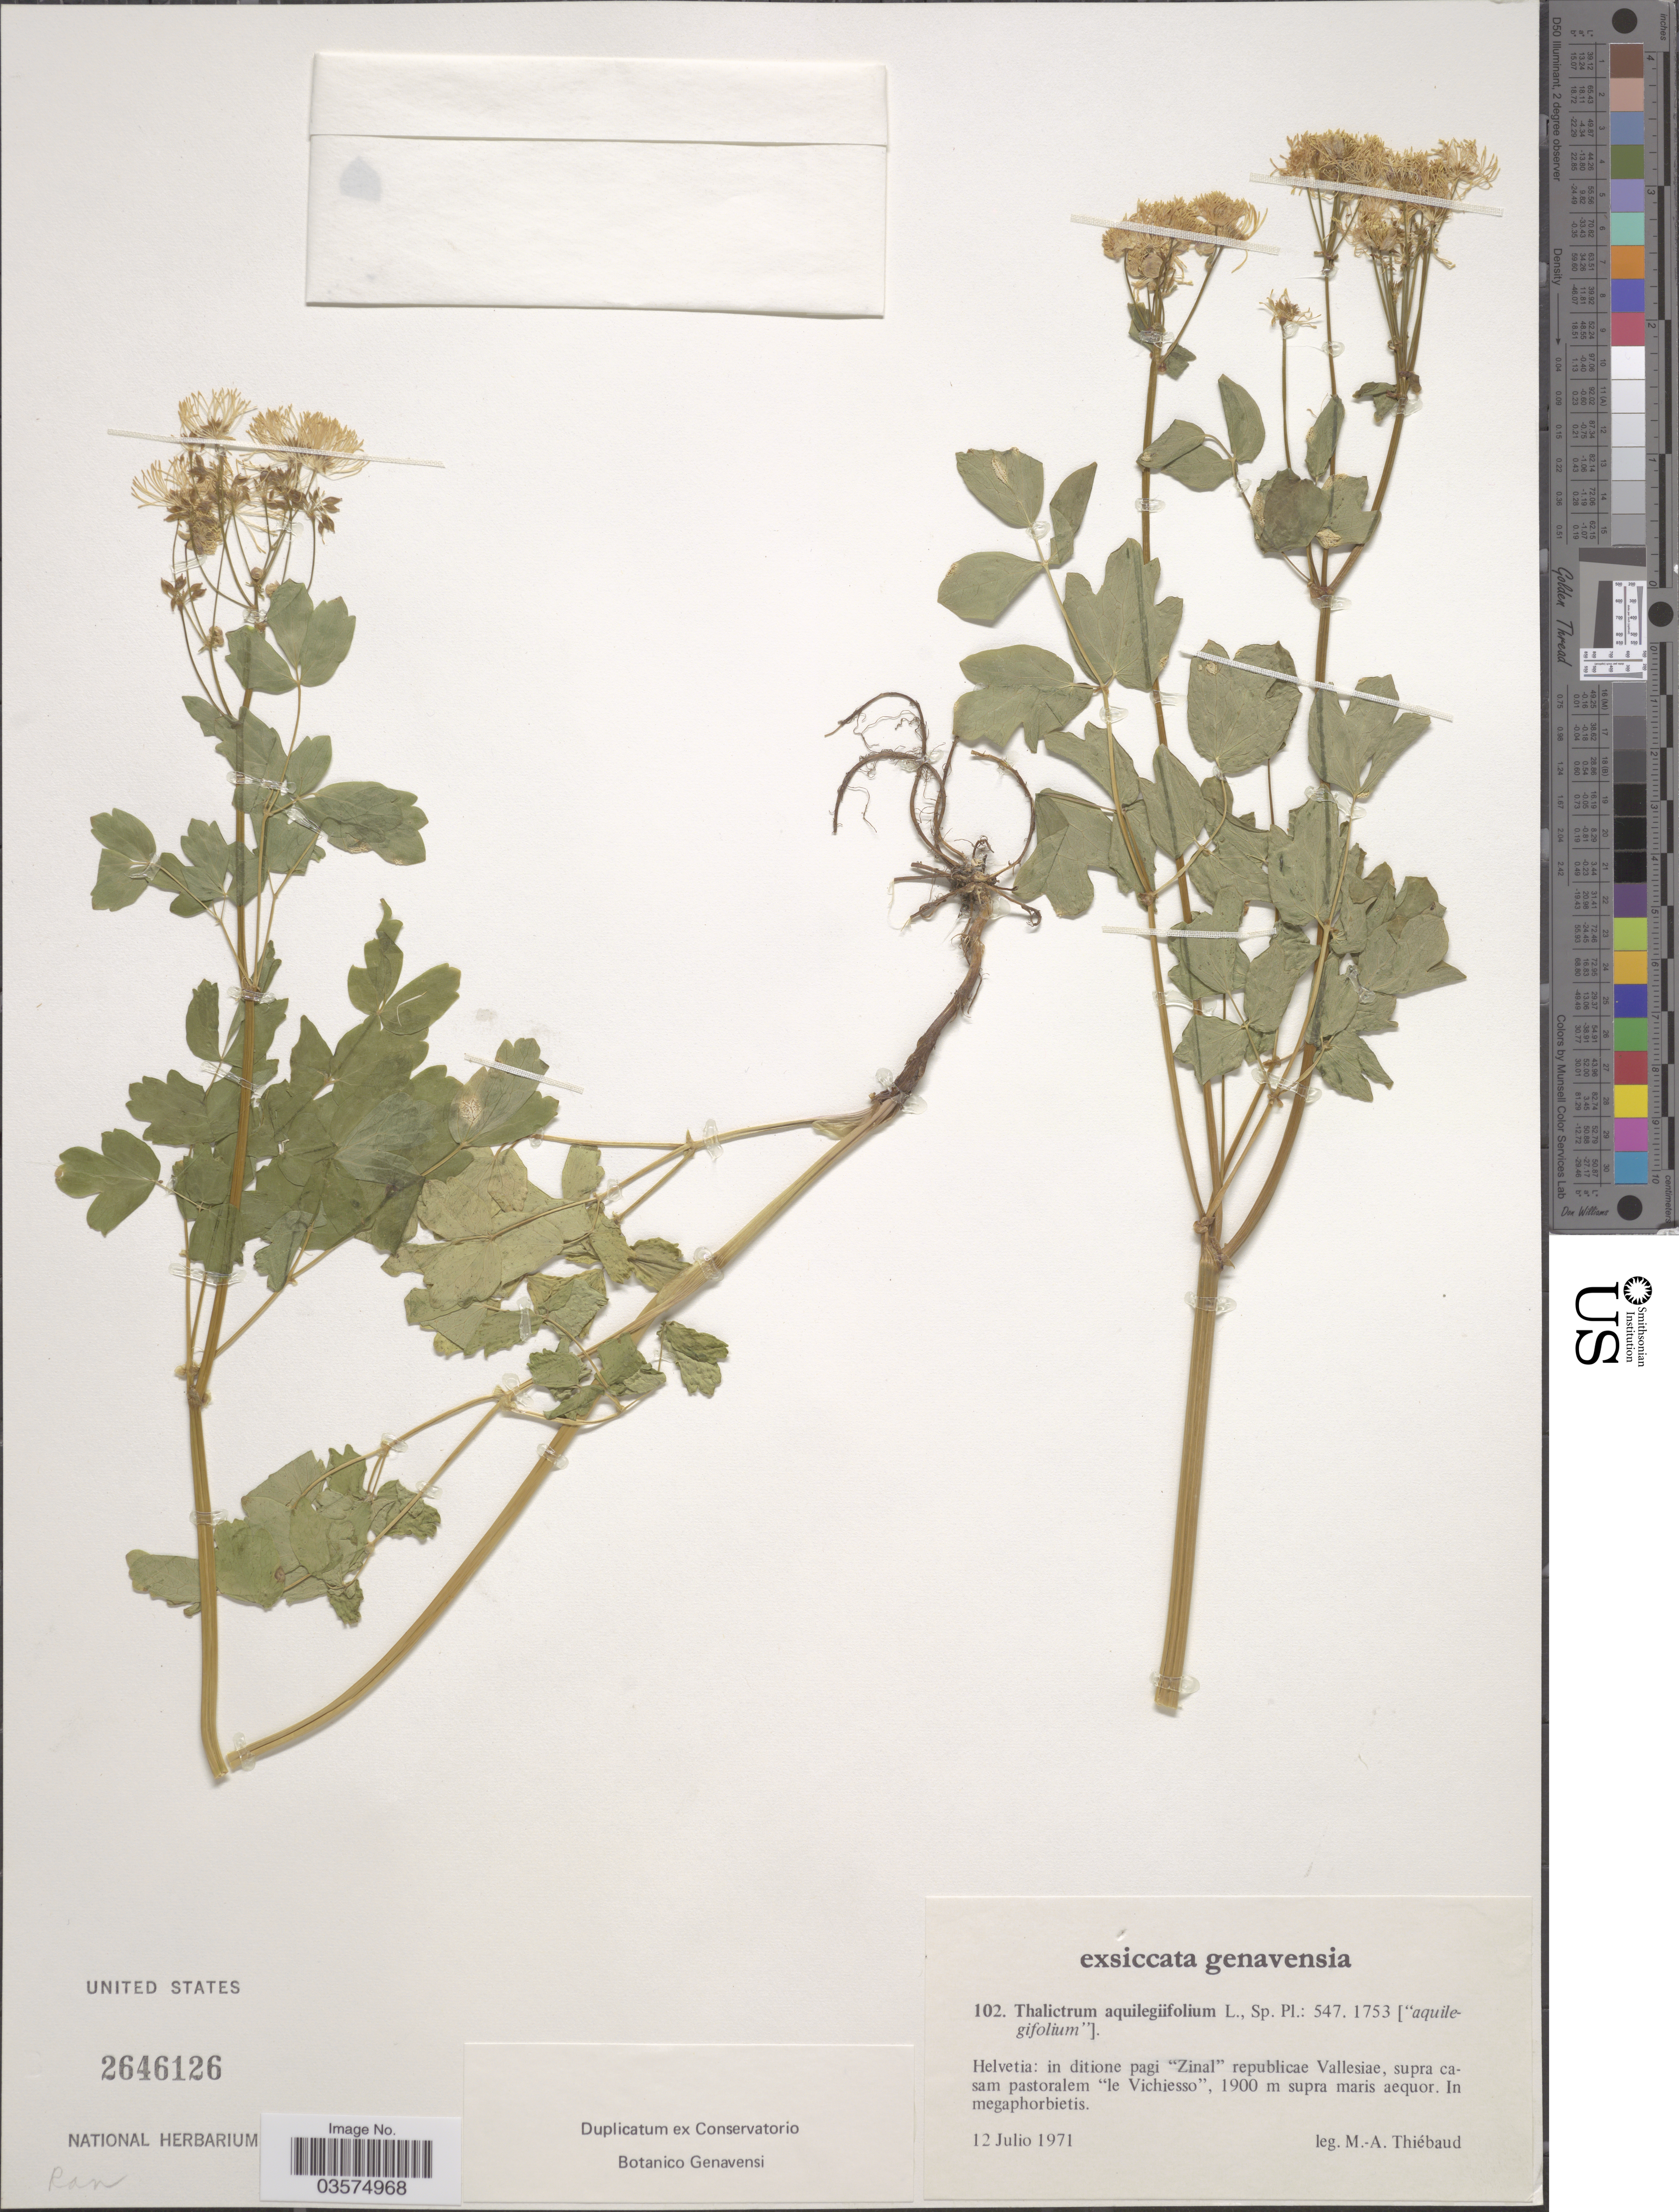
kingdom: Plantae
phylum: Tracheophyta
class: Magnoliopsida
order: Ranunculales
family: Ranunculaceae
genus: Thalictrum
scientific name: Thalictrum aquilegifolium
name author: L.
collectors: M. Thiebaud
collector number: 102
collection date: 1971-07-12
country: Switzerland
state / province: Valais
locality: Genavensia [unsure placement]. Helvetia: in ditione pagi "Zinal" republicae Vallesiae, supra casam pastoralem "le Vichiesso"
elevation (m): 1900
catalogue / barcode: US 2646126